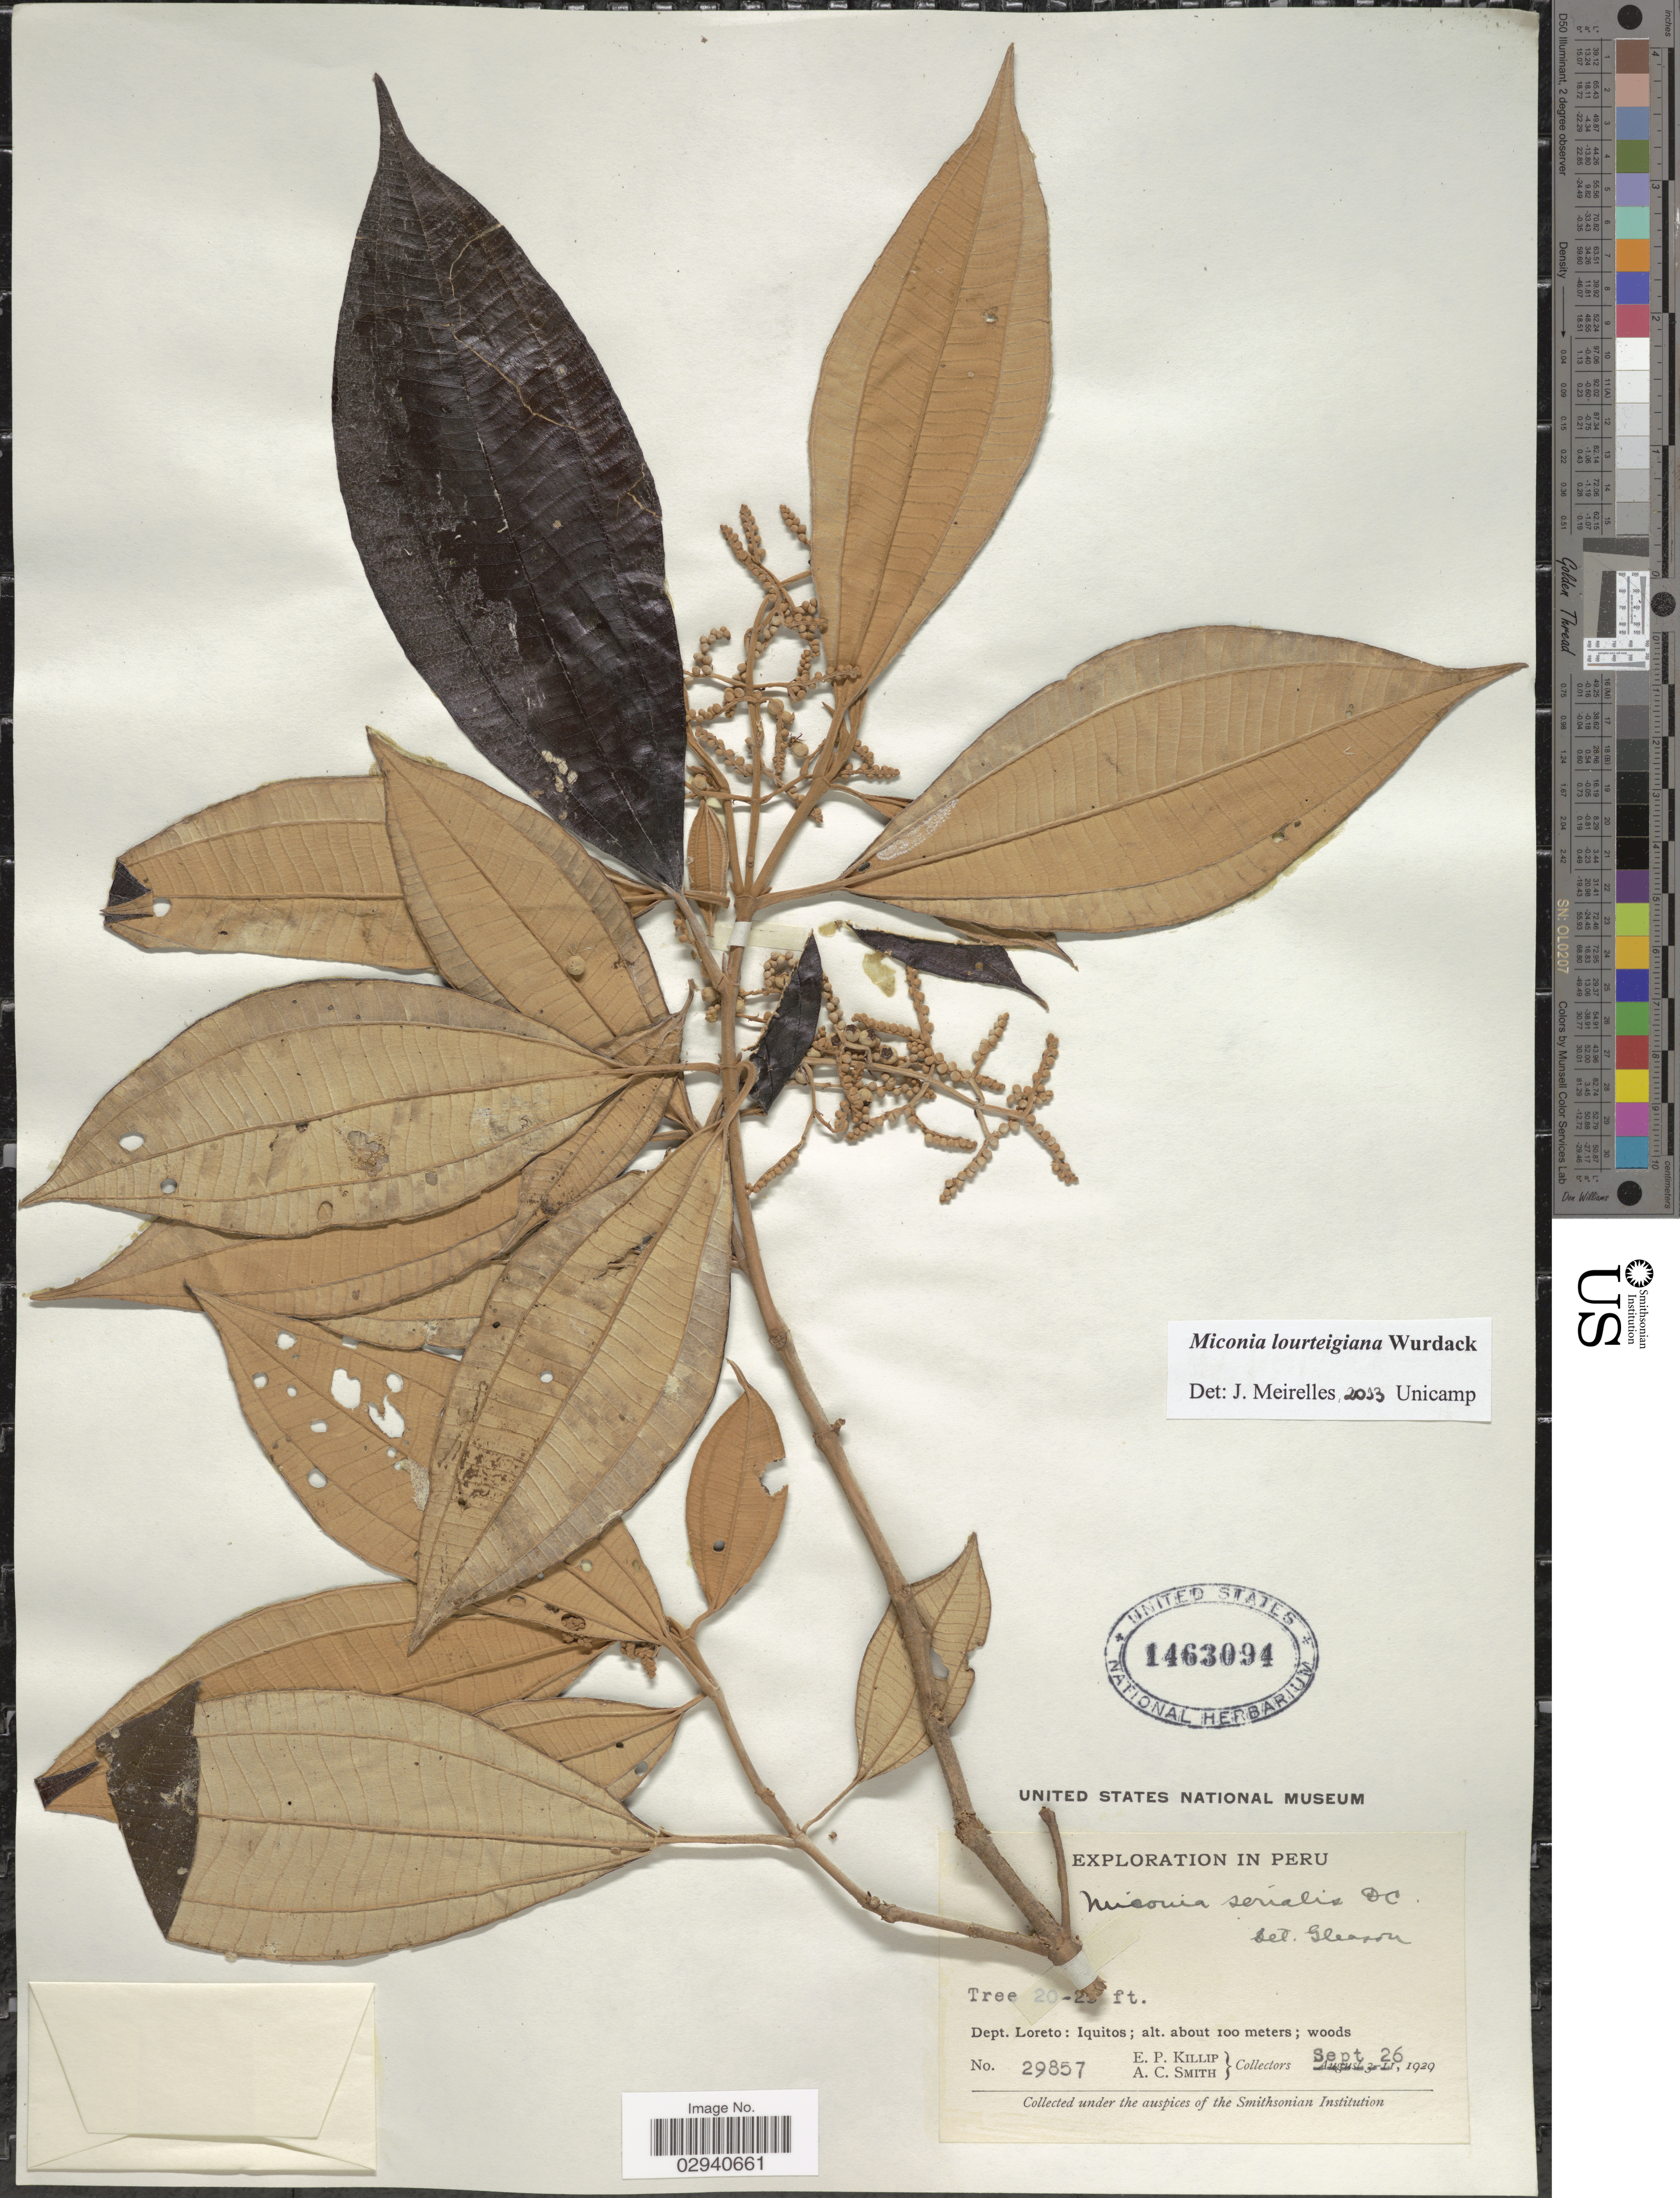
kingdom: Plantae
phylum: Tracheophyta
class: Magnoliopsida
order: Myrtales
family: Melastomataceae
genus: Miconia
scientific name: Miconia lourteigiana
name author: Wurdack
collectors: E. P. Killip & A. C. Smith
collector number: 29857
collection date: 1929-09-26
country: Peru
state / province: Loreto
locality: Dept. Loreto: Iquitos.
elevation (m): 100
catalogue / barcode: US 1463094